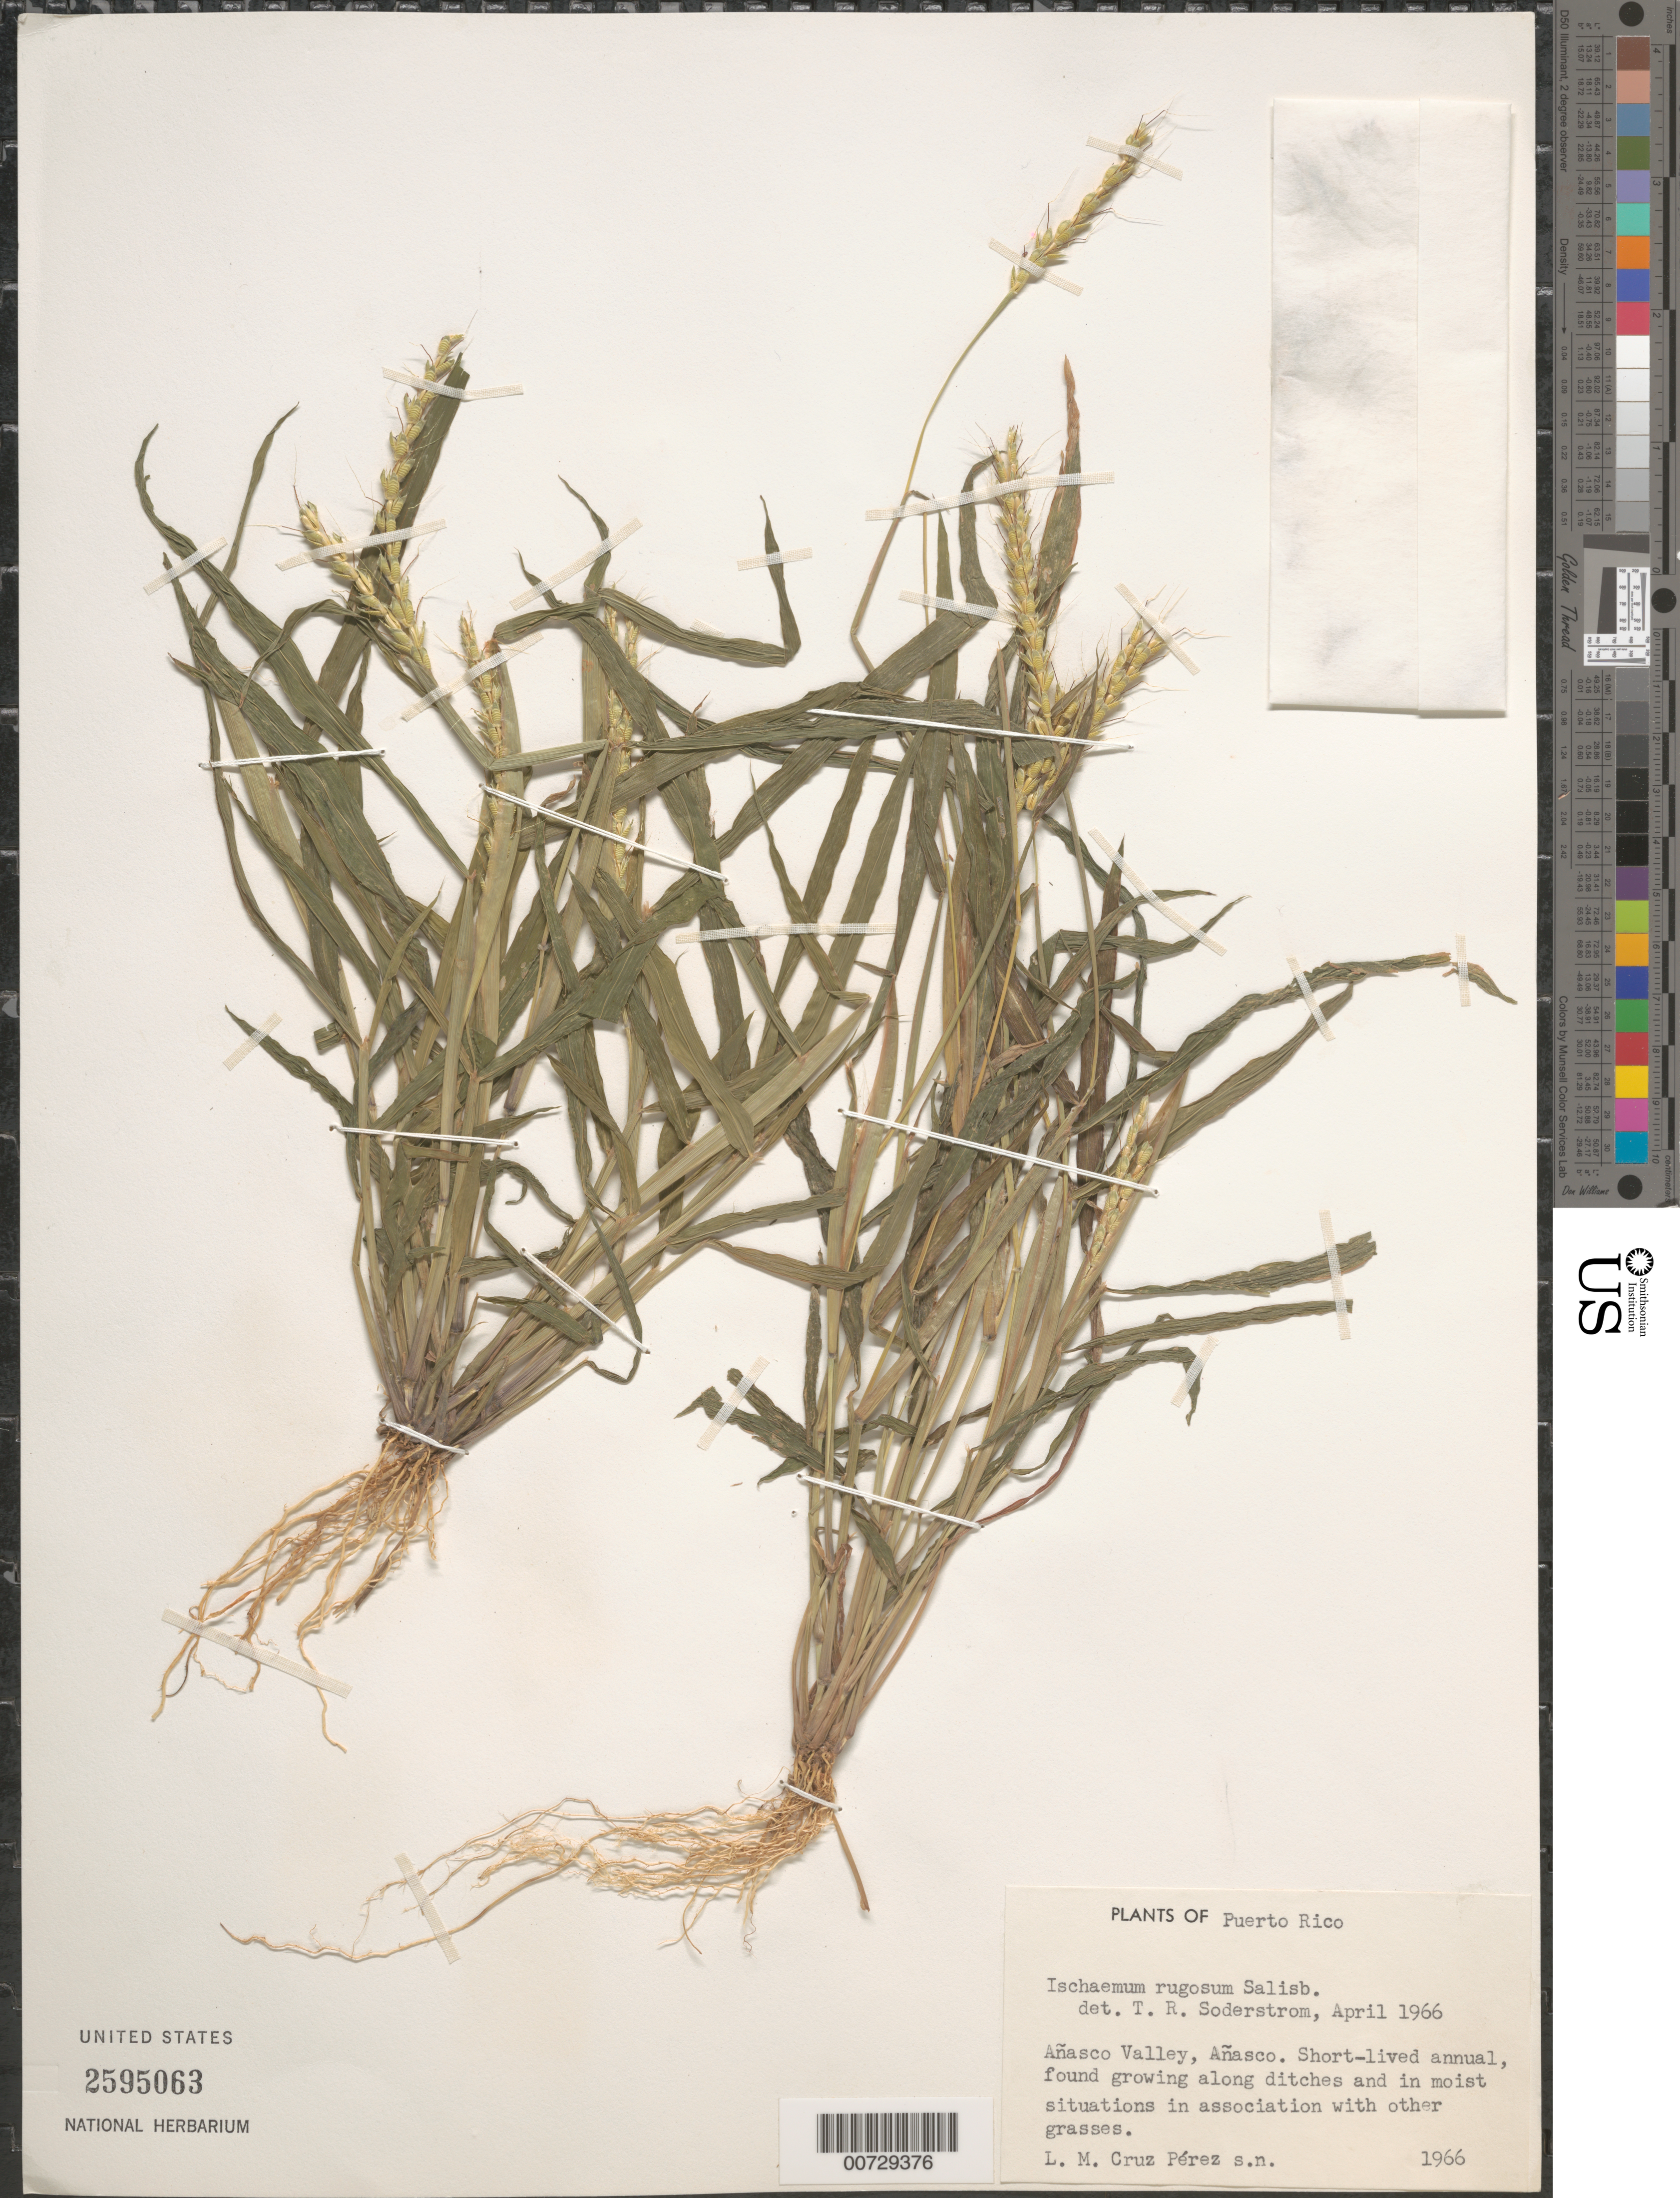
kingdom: Plantae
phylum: Tracheophyta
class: Liliopsida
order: Poales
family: Poaceae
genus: Ischaemum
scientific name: Ischaemum rugosum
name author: Salisb.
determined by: Soderstrom, T. R.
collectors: L. Cruz-Pérez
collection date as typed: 1966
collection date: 1966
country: Puerto Rico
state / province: Añasco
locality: Añasco Valley, Añasco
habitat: Found growing along ditches and in moist situations in association with other grasses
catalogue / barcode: US 2595063